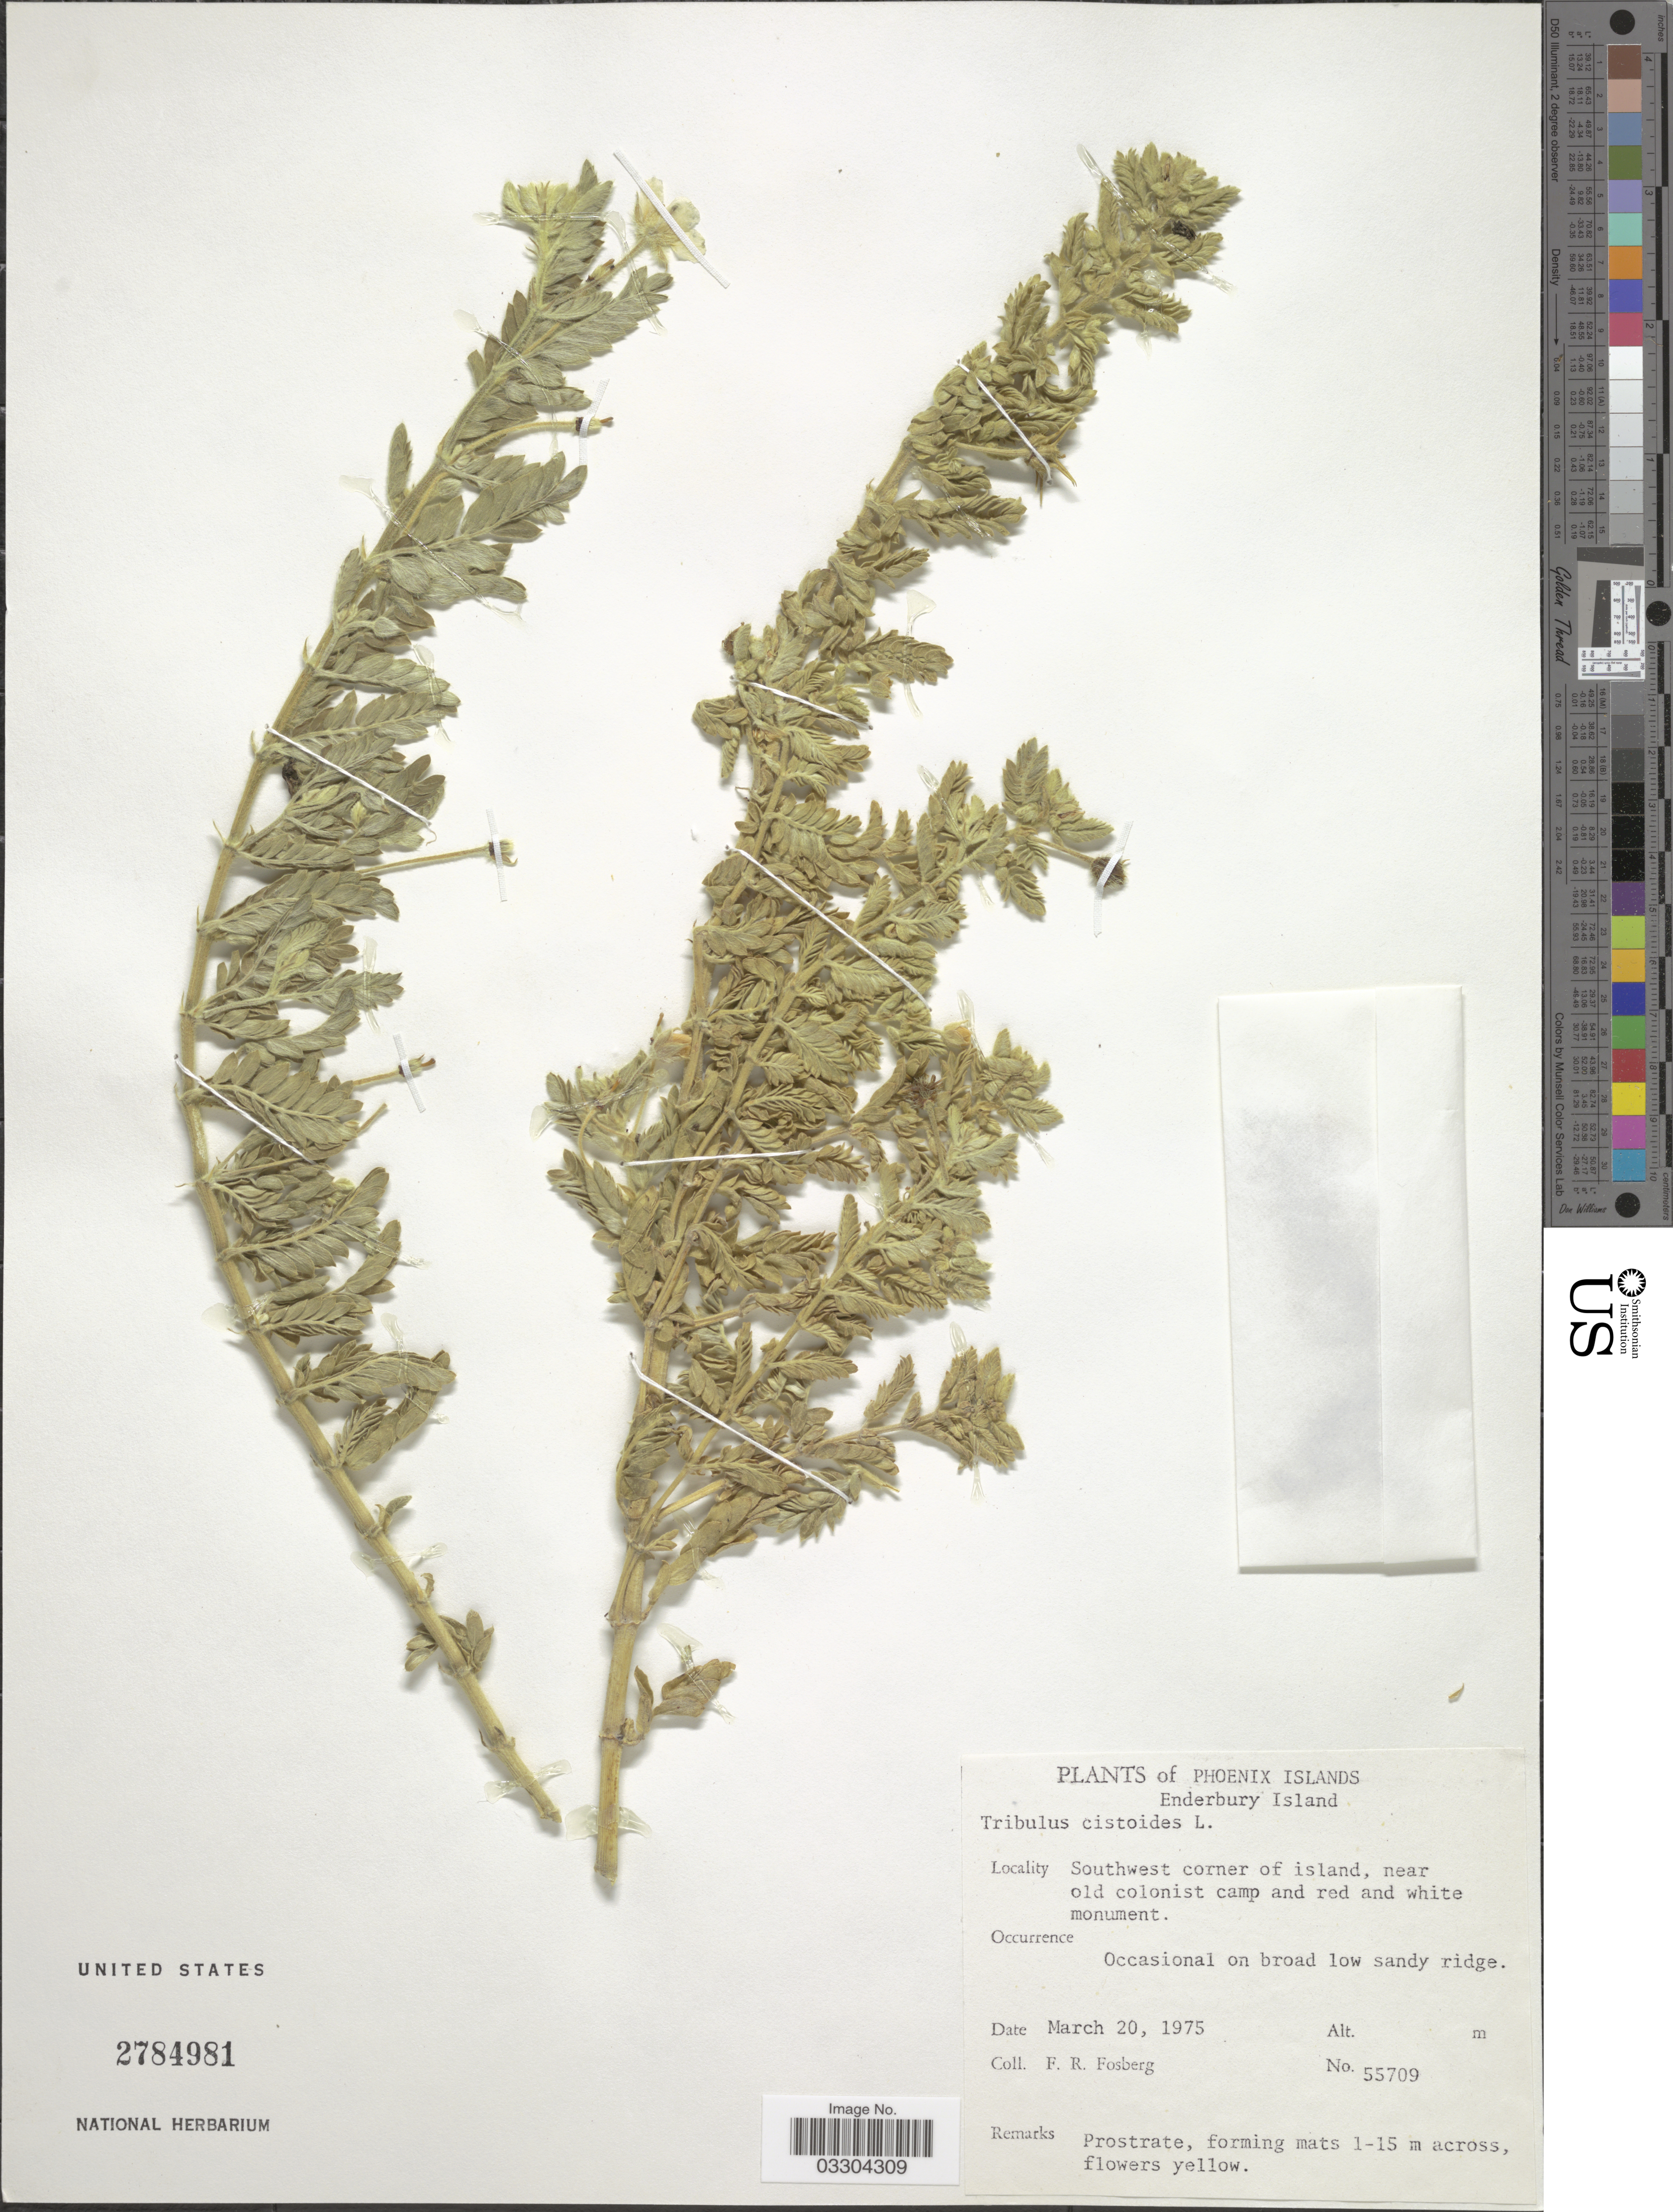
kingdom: Plantae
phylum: Tracheophyta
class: Magnoliopsida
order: Zygophyllales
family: Zygophyllaceae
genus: Tribulus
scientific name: Tribulus cistoides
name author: L.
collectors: F. R. Fosberg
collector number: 55709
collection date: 1975-03-20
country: Kiribati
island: Enderbury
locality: Phoenix Islands. Enderbury Island. Southwest corner of island, near old colonist camp and red and white monument.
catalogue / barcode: US 2784981